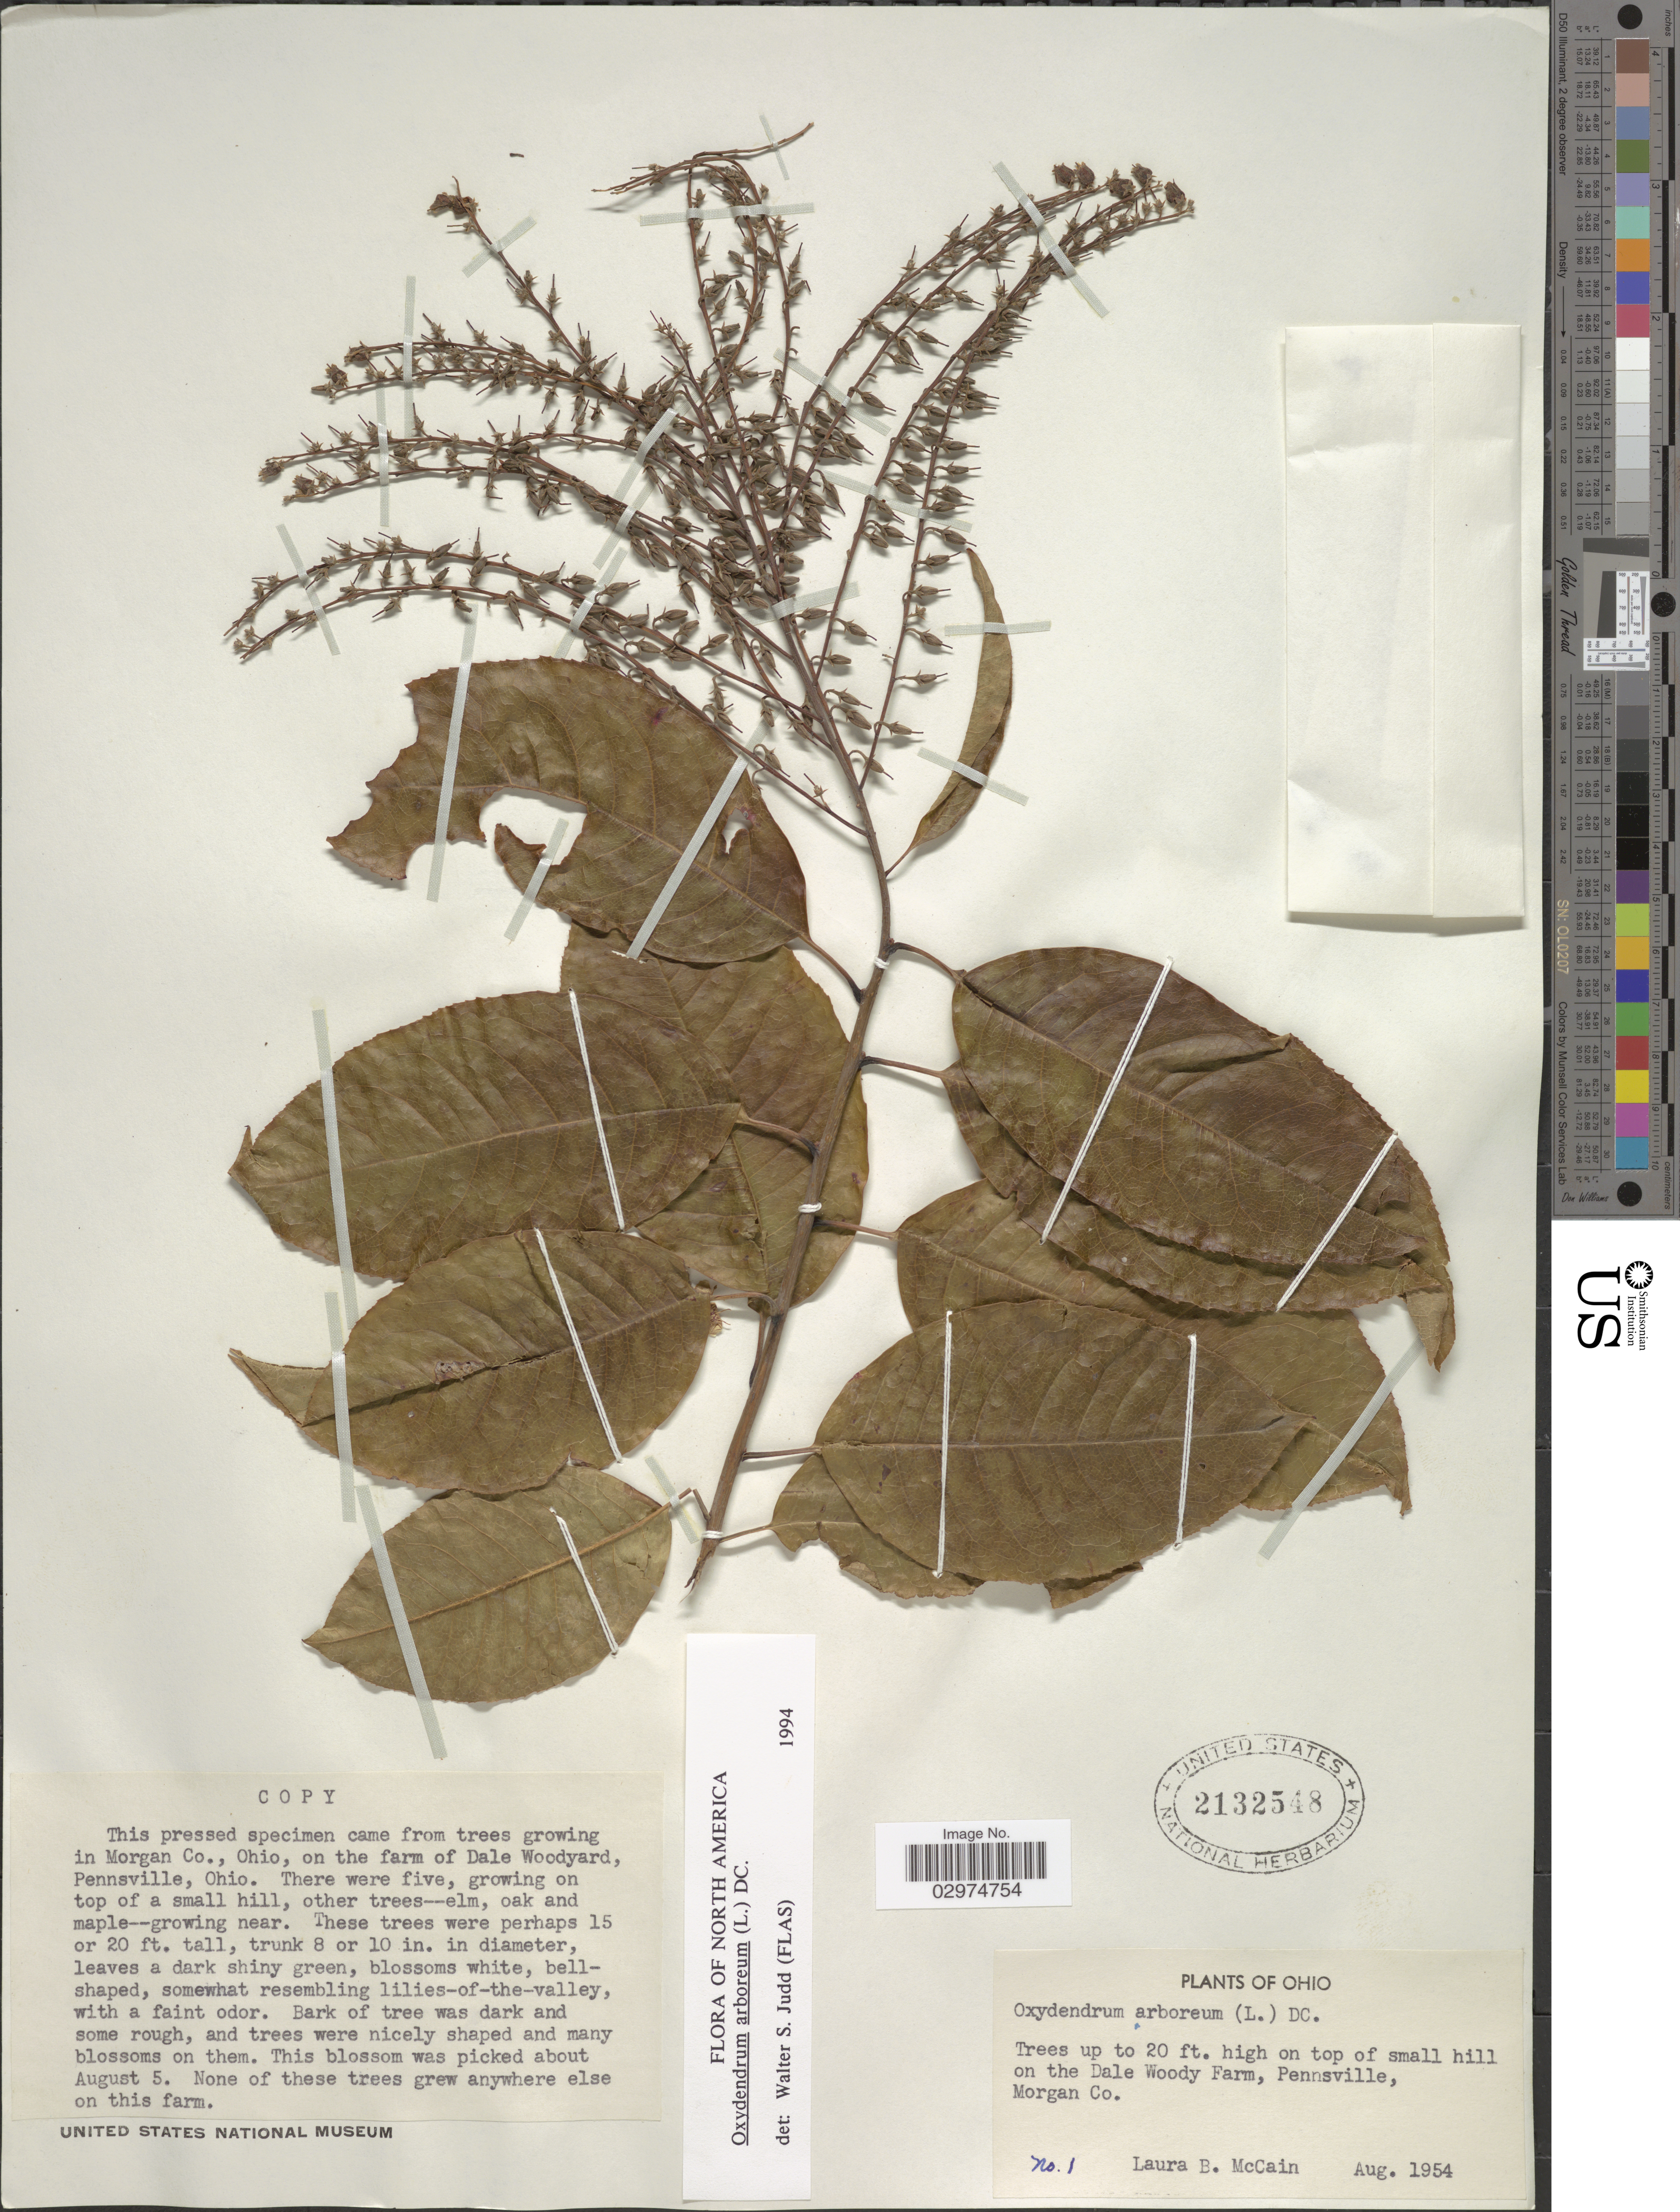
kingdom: Plantae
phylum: Tracheophyta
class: Magnoliopsida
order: Ericales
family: Ericaceae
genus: Oxydendrum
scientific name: Oxydendrum arboreum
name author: (L.) DC.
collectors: L. McCain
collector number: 1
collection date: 1954-08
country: United States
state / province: Ohio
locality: High on top of small hill on the Dale Woody Farm, Pennsville, Morgan Co.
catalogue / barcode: US 2132548